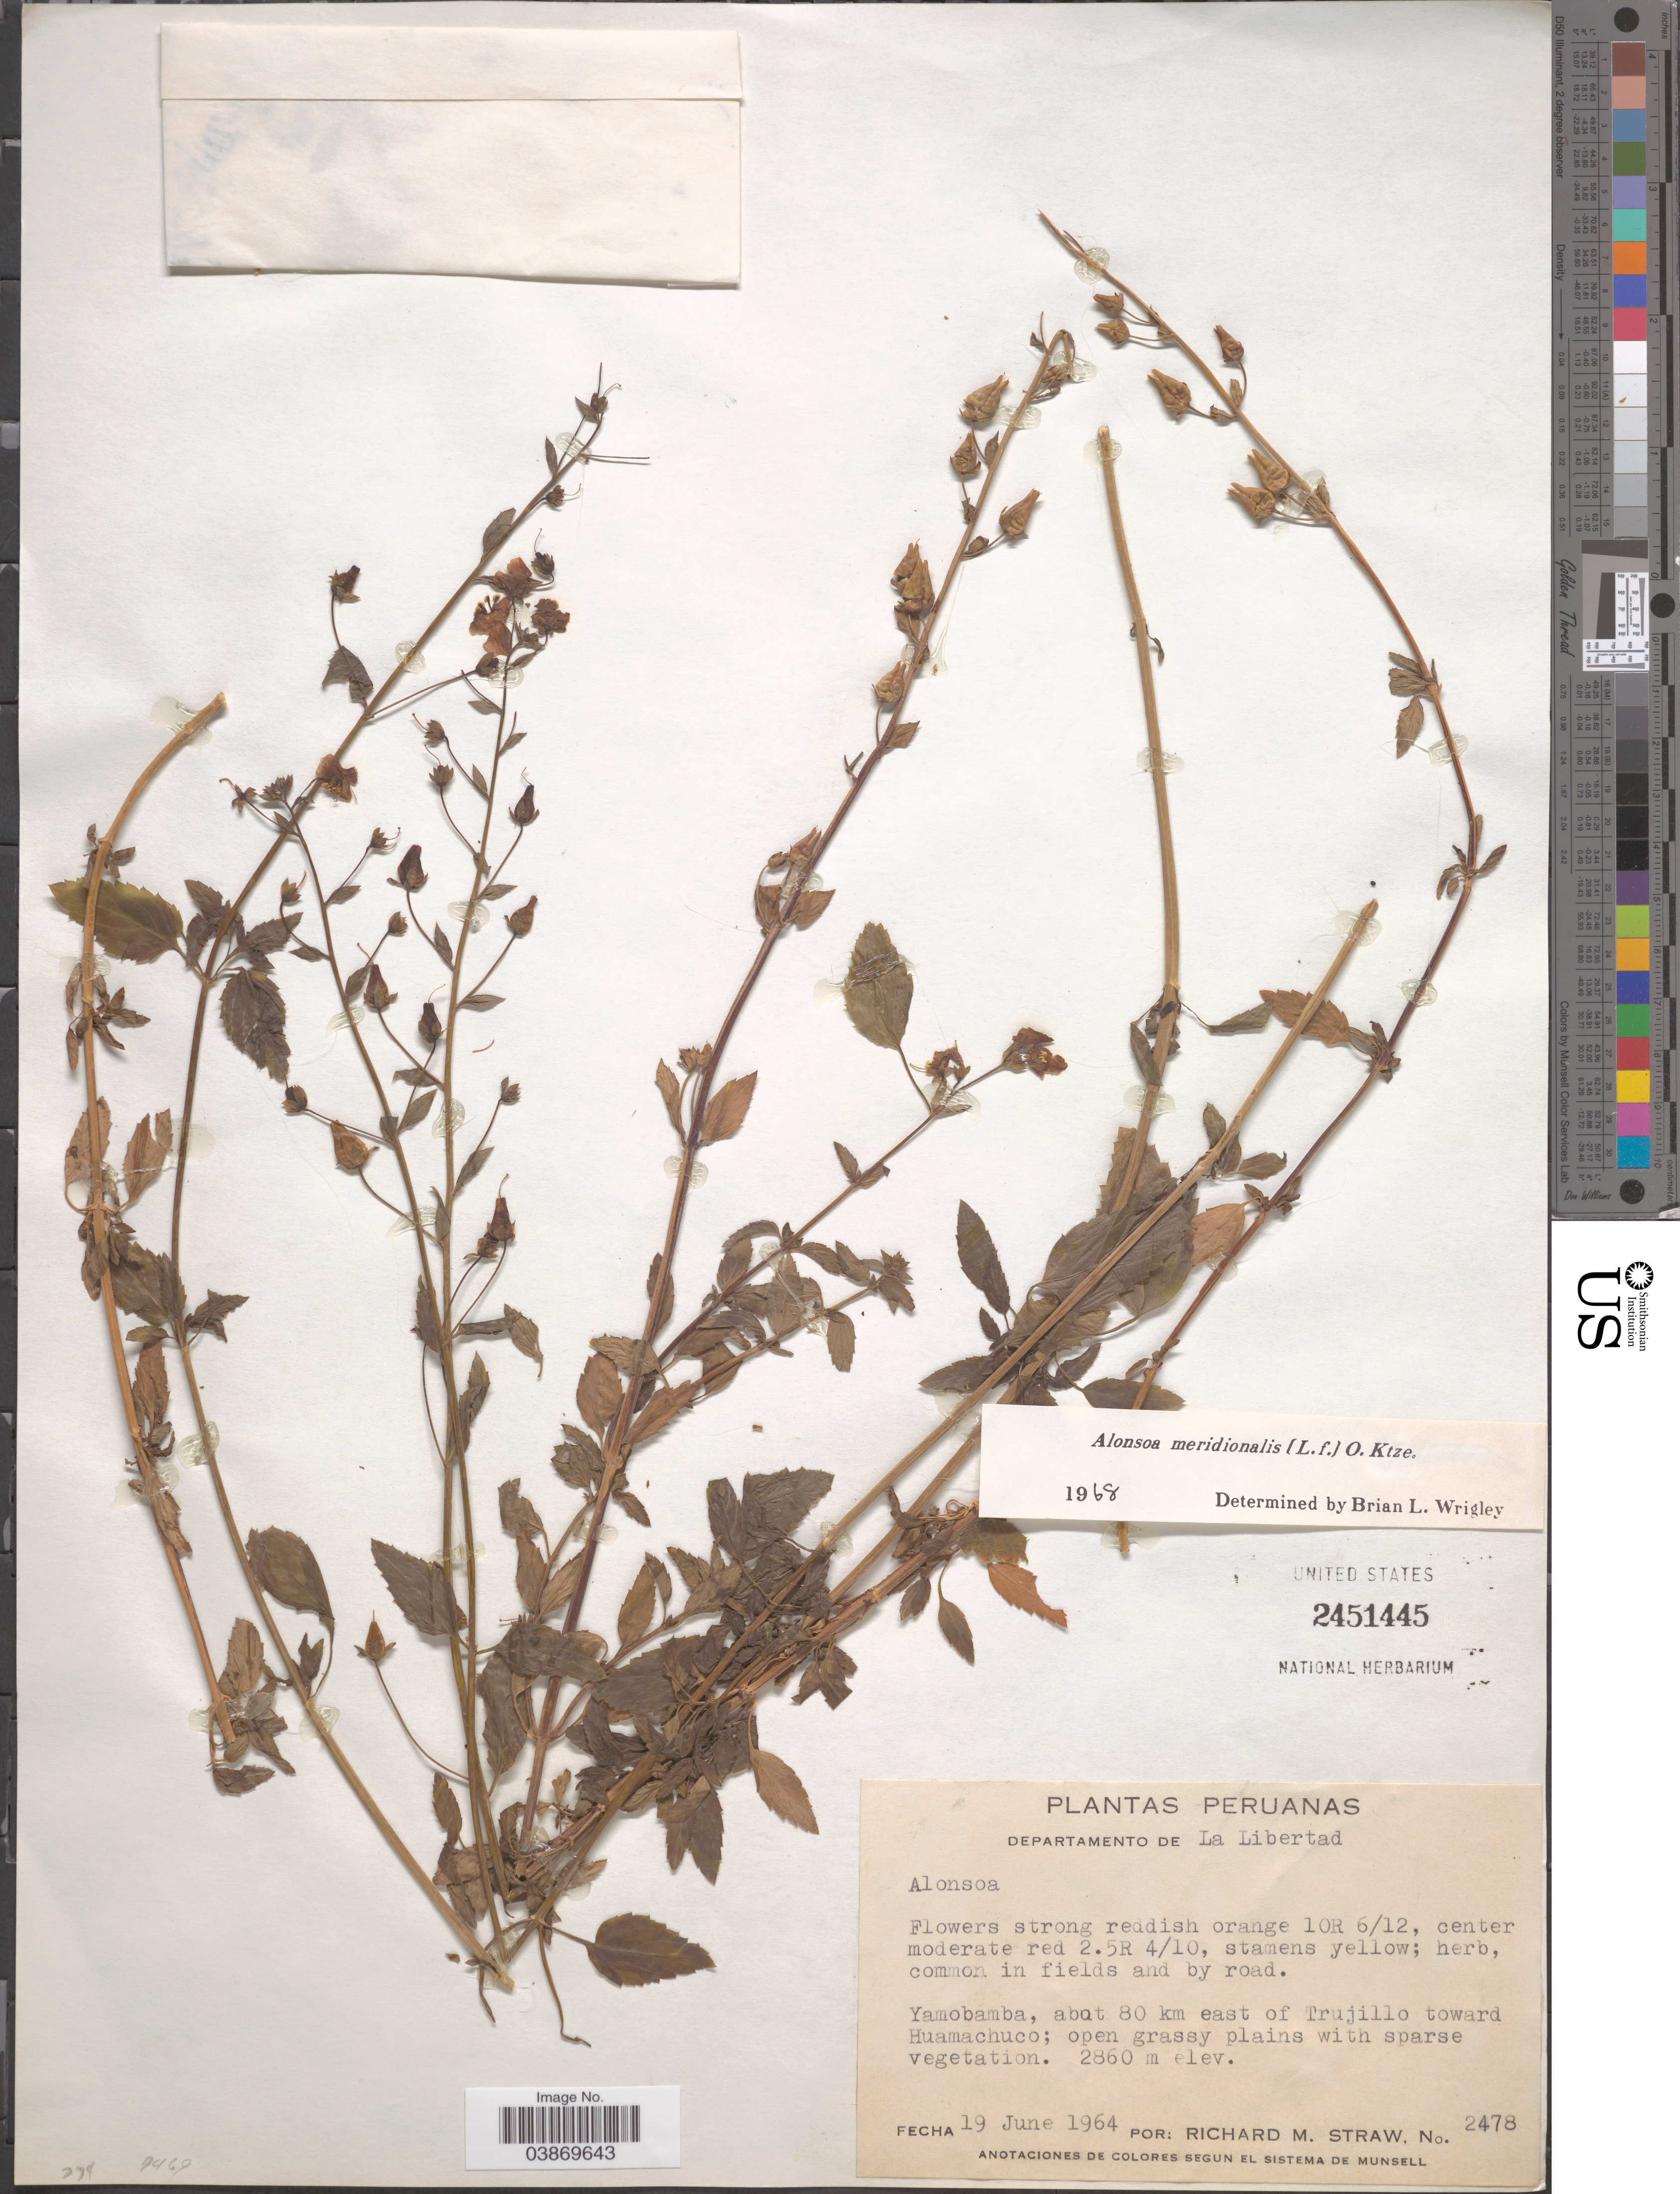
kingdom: Plantae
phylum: Tracheophyta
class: Magnoliopsida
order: Lamiales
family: Scrophulariaceae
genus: Alonsoa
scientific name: Alonsoa meridionalis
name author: (L. f.) Kuntze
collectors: R. M. Straw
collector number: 2478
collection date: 1964-06-19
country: Peru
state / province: La Libertad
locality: Departamento de La Libertad. Yamobamba, abot 80 km east of Trujillo toward Huamachuco.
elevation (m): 2860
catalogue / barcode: US 2451445